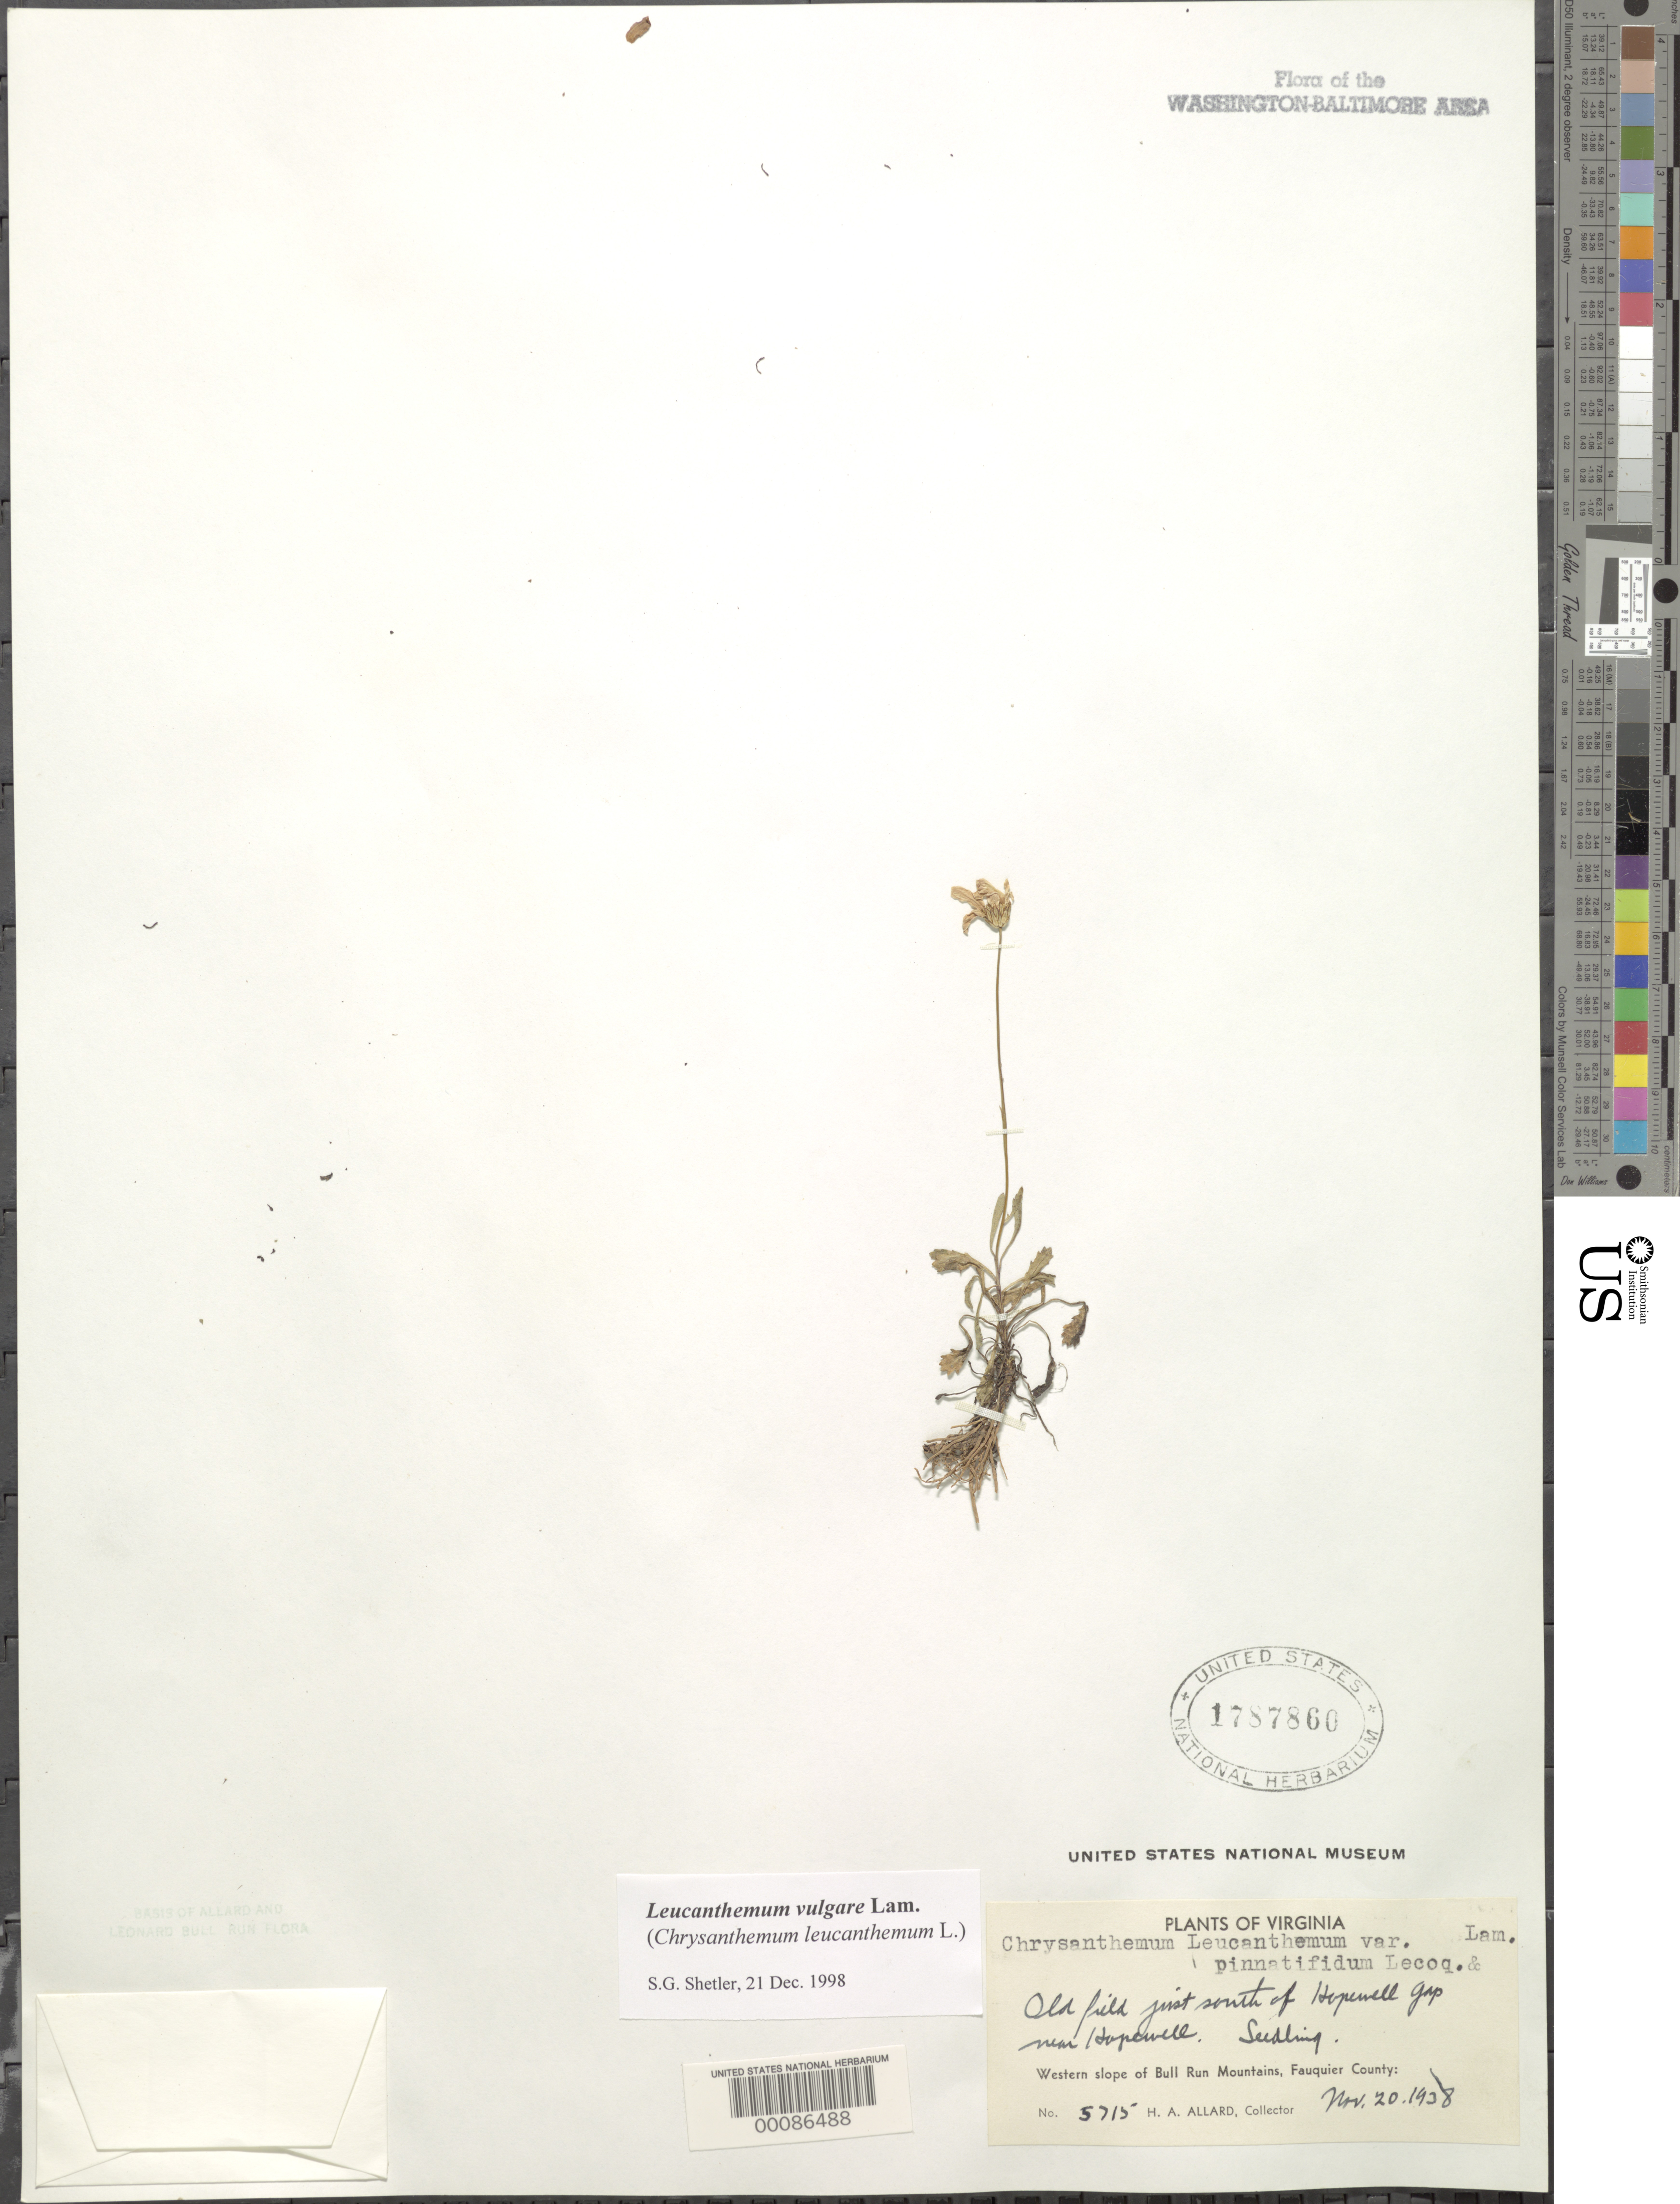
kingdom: Plantae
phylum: Tracheophyta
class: Magnoliopsida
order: Asterales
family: Asteraceae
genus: Leucanthemum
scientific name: Leucanthemum vulgare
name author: Lam.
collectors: H. A. Allard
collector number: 5715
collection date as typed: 20 Nov 1938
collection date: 1938-11-20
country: United States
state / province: Virginia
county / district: Fauquier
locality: South of Hopewell Gap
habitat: Old field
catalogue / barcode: US 1787860